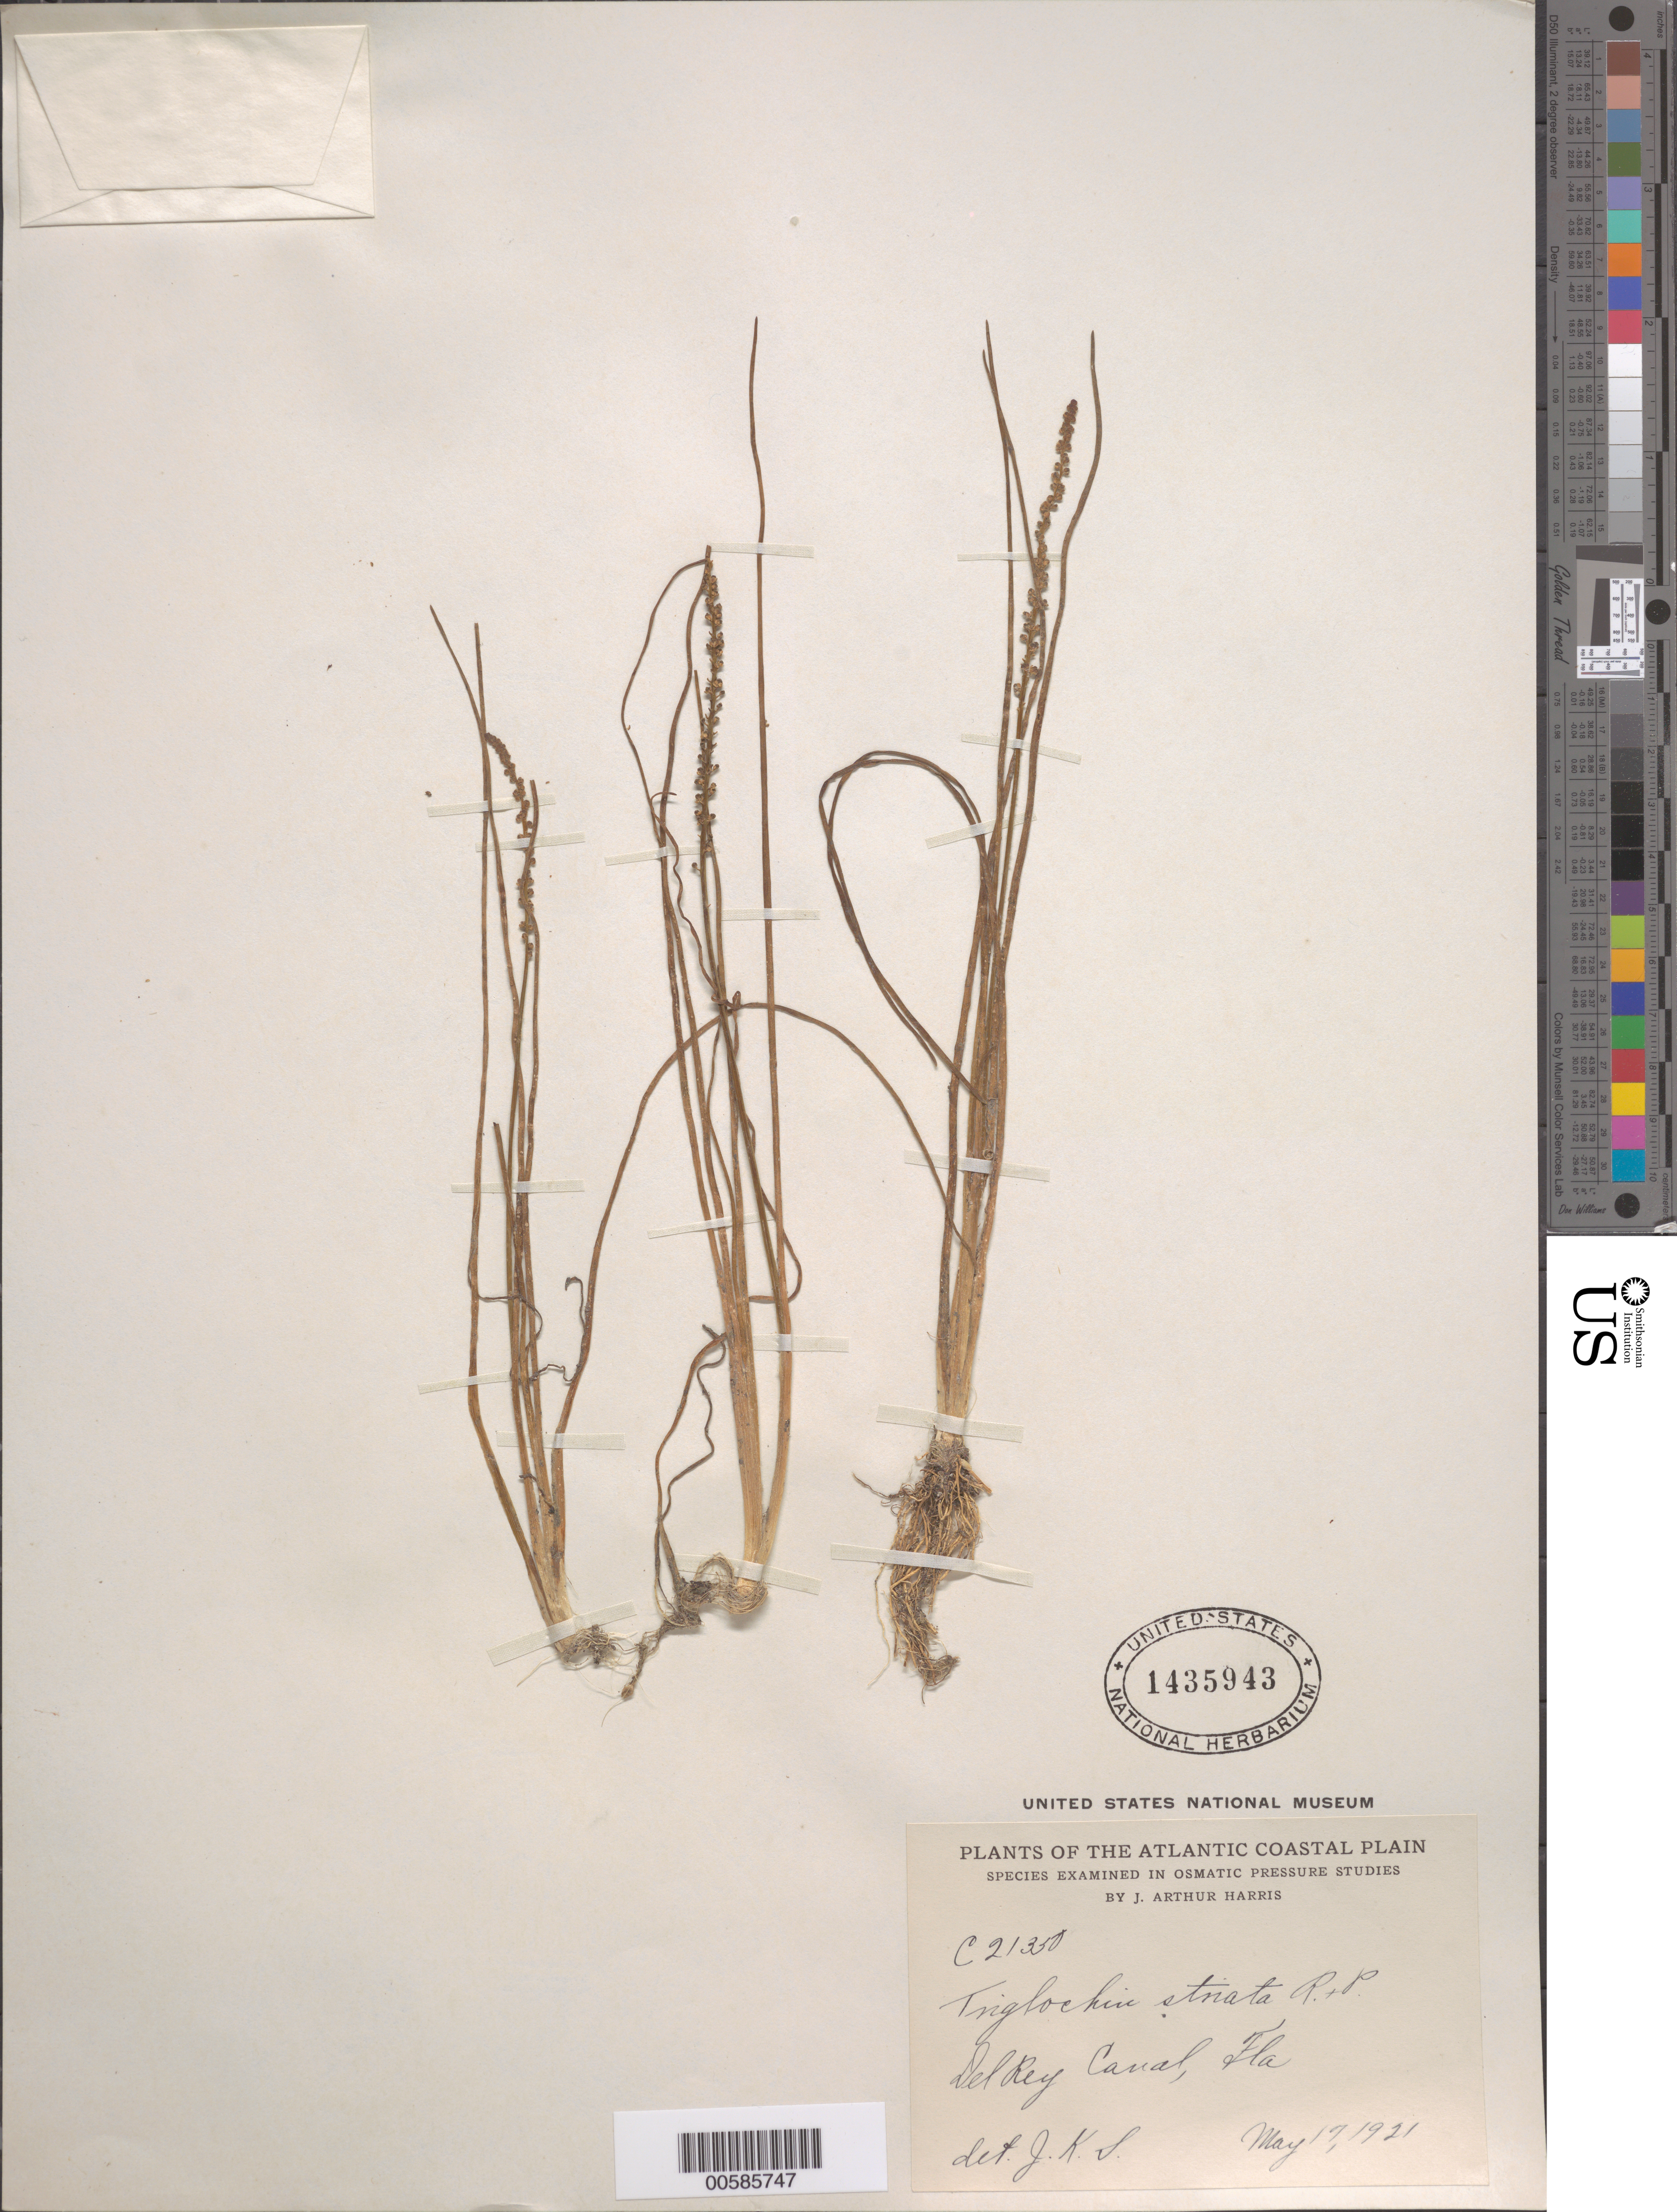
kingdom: Plantae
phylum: Tracheophyta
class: Liliopsida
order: Alismatales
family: Juncaginaceae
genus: Triglochin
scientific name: Triglochin striata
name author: Ruiz & Pav.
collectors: J. A. Harris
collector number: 21350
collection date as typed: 17 May 1921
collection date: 1921-05-17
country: United States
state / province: Florida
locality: Del Rey Canal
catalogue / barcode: US 1435943